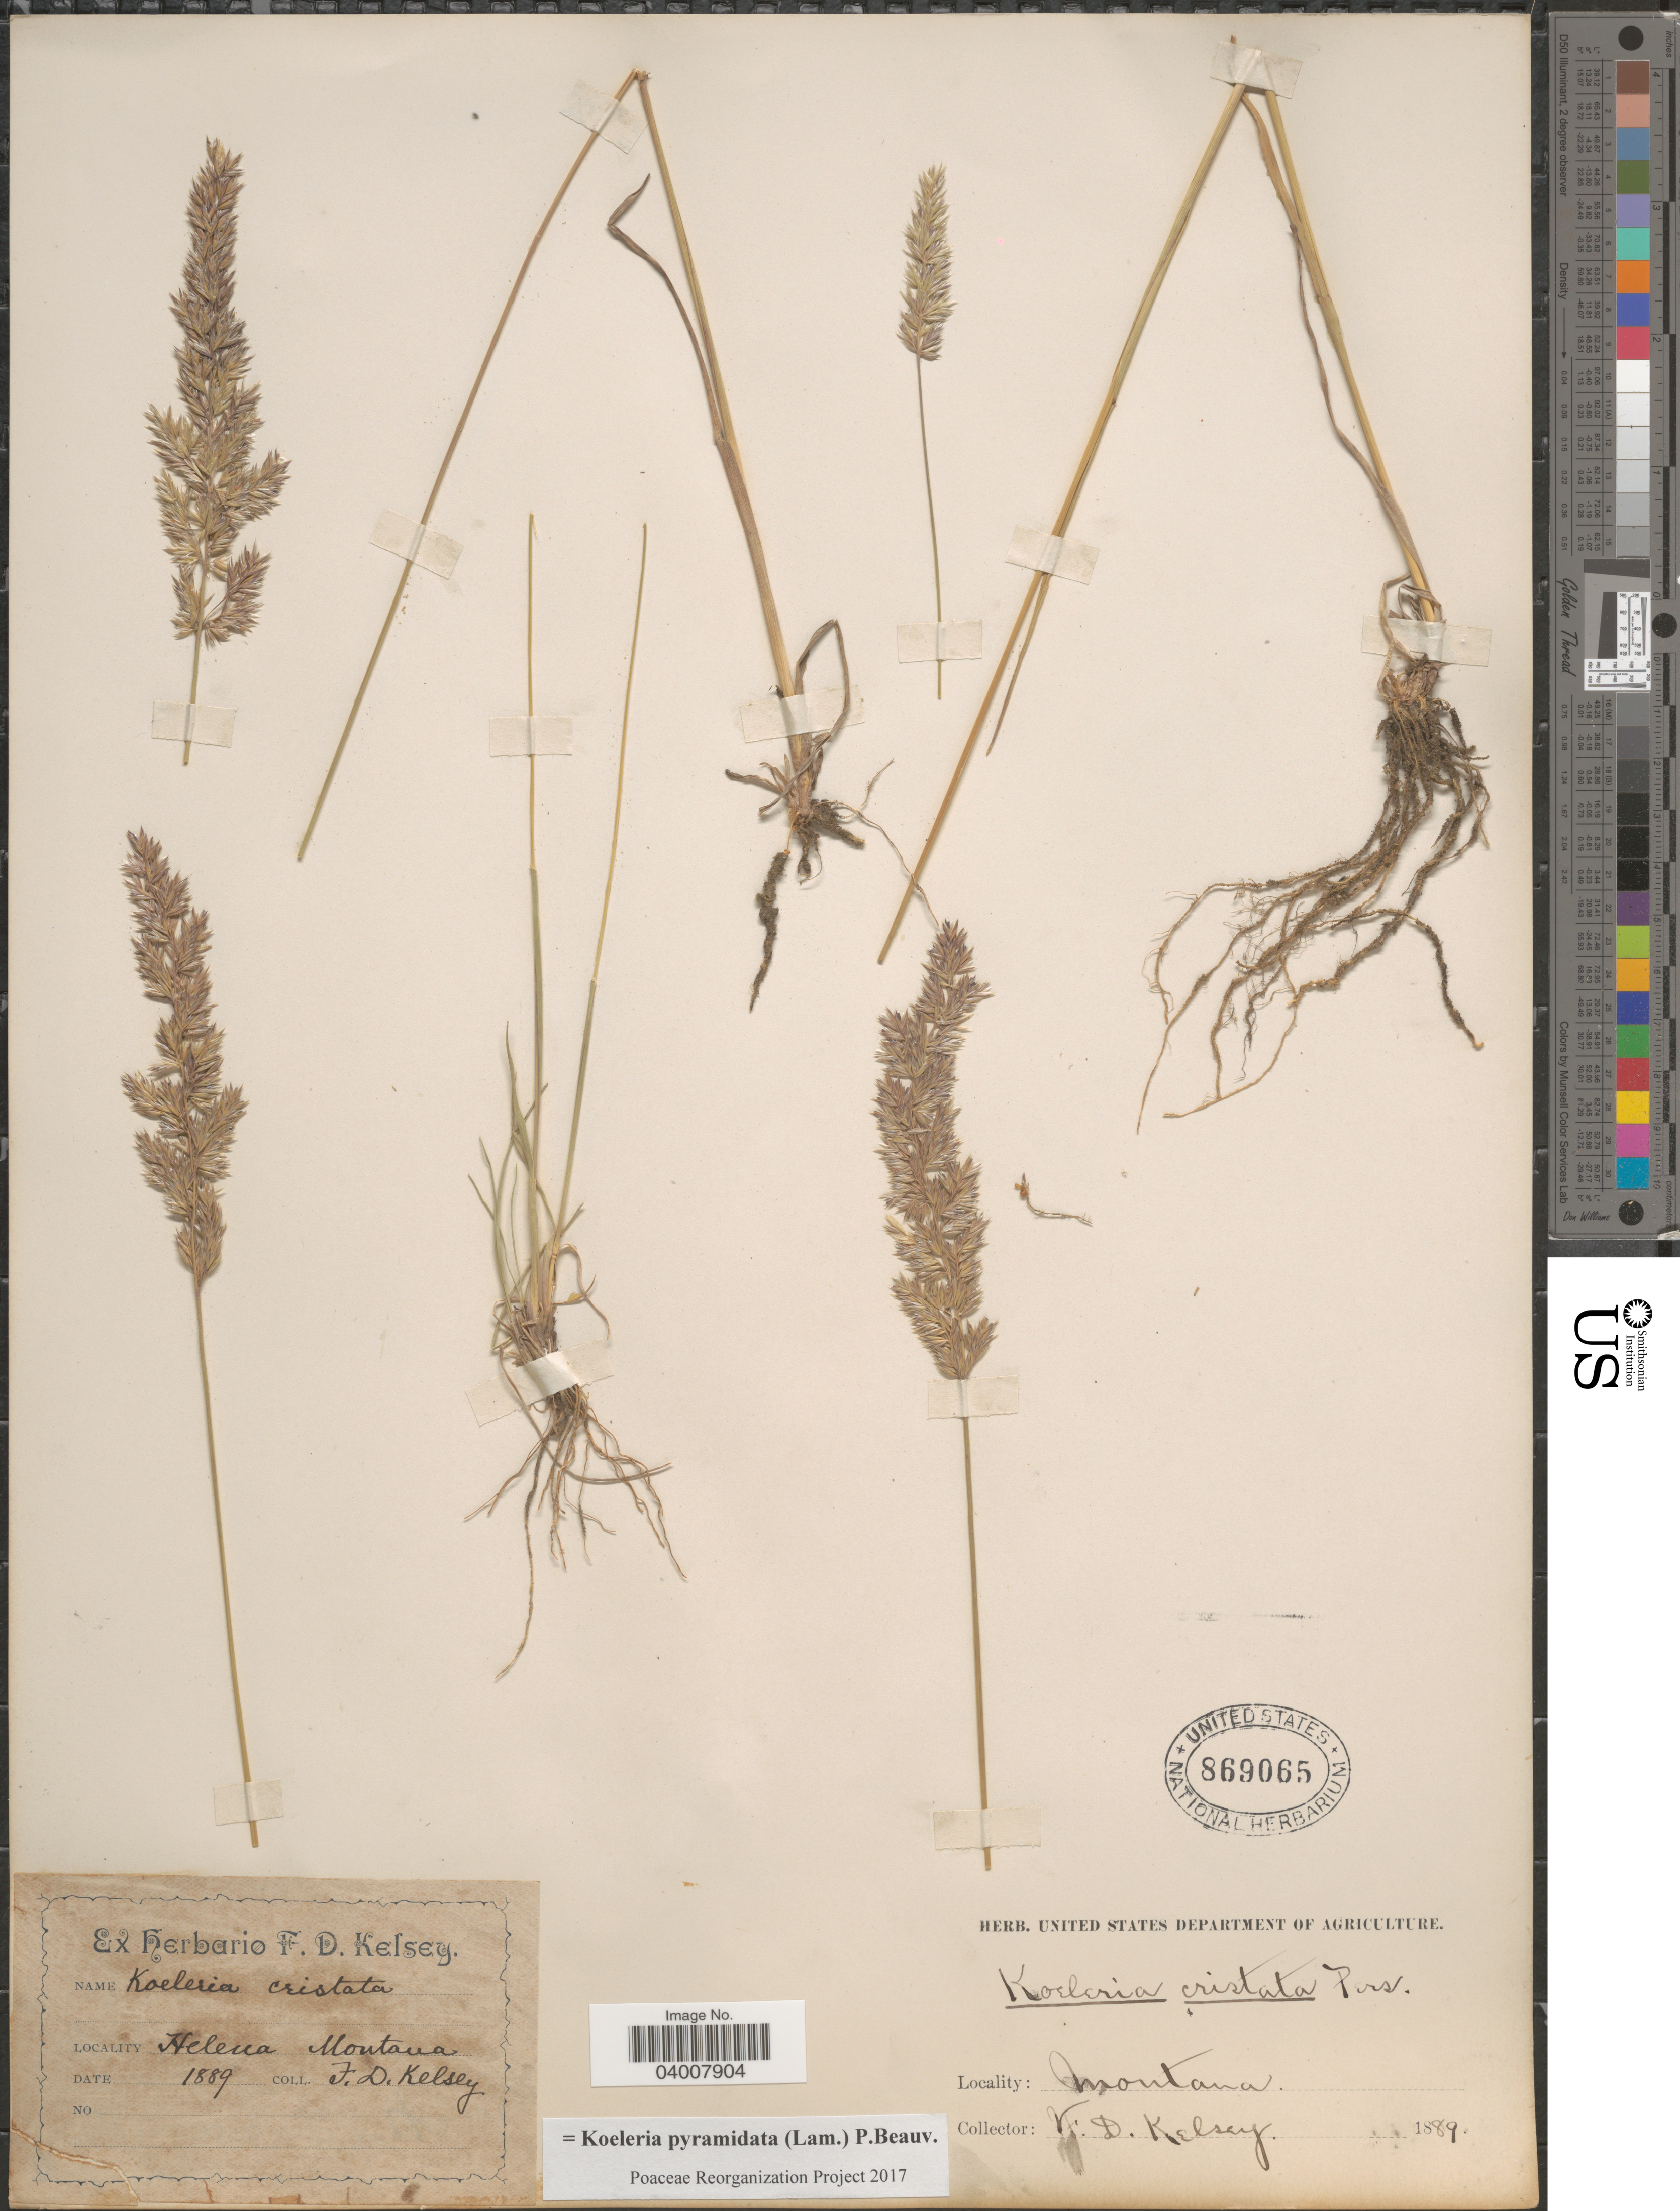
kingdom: Plantae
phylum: Tracheophyta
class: Liliopsida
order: Poales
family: Poaceae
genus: Koeleria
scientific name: Koeleria pyramidata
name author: (Lam.) P. Beauv.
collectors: F. Kelsey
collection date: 1889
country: United States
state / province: Montana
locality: Helena.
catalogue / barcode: US 869065